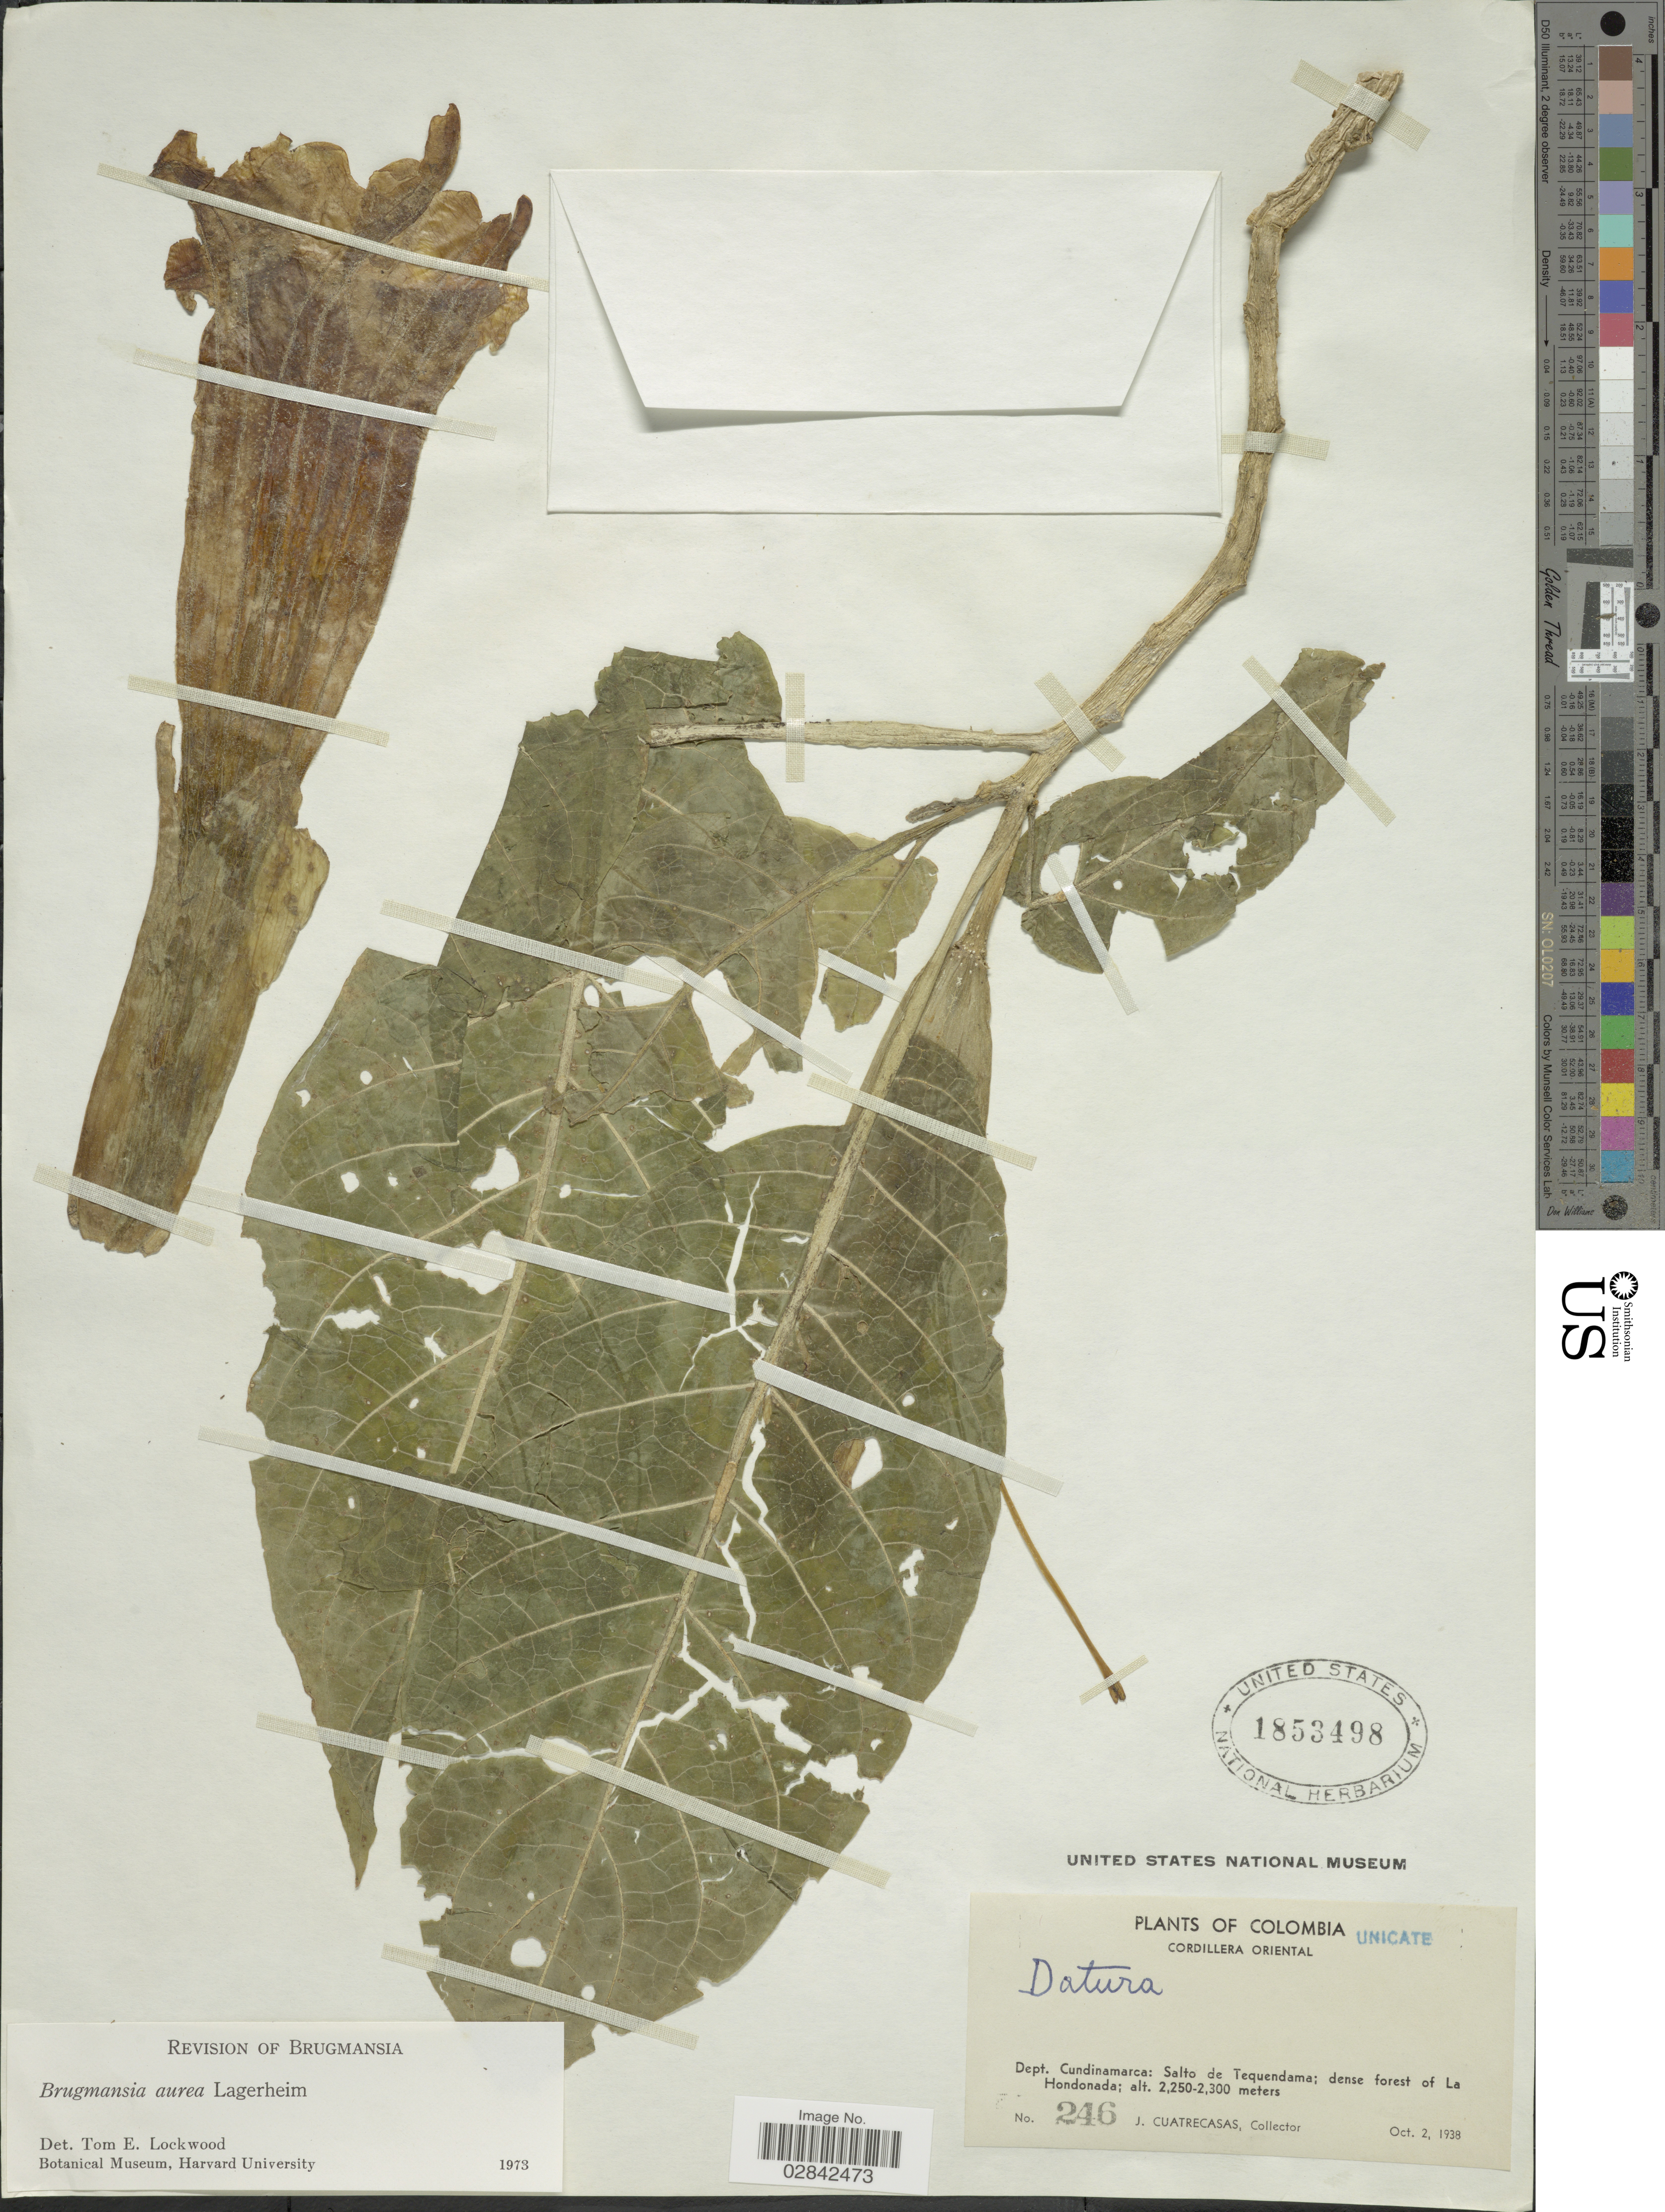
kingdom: Plantae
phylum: Tracheophyta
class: Magnoliopsida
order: Solanales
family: Solanaceae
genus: Brugmansia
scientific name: Brugmansia aurea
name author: Lagerh.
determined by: Lockwood, T. E.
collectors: J. Cuatrecasas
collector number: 246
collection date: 1938-10-02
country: Colombia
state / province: Cundinamarca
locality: Cordillera Oriental, Dept. Cundinamarca: Salto de Tequendama; dense forest of La Hondonada.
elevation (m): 2250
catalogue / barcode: US 1853498